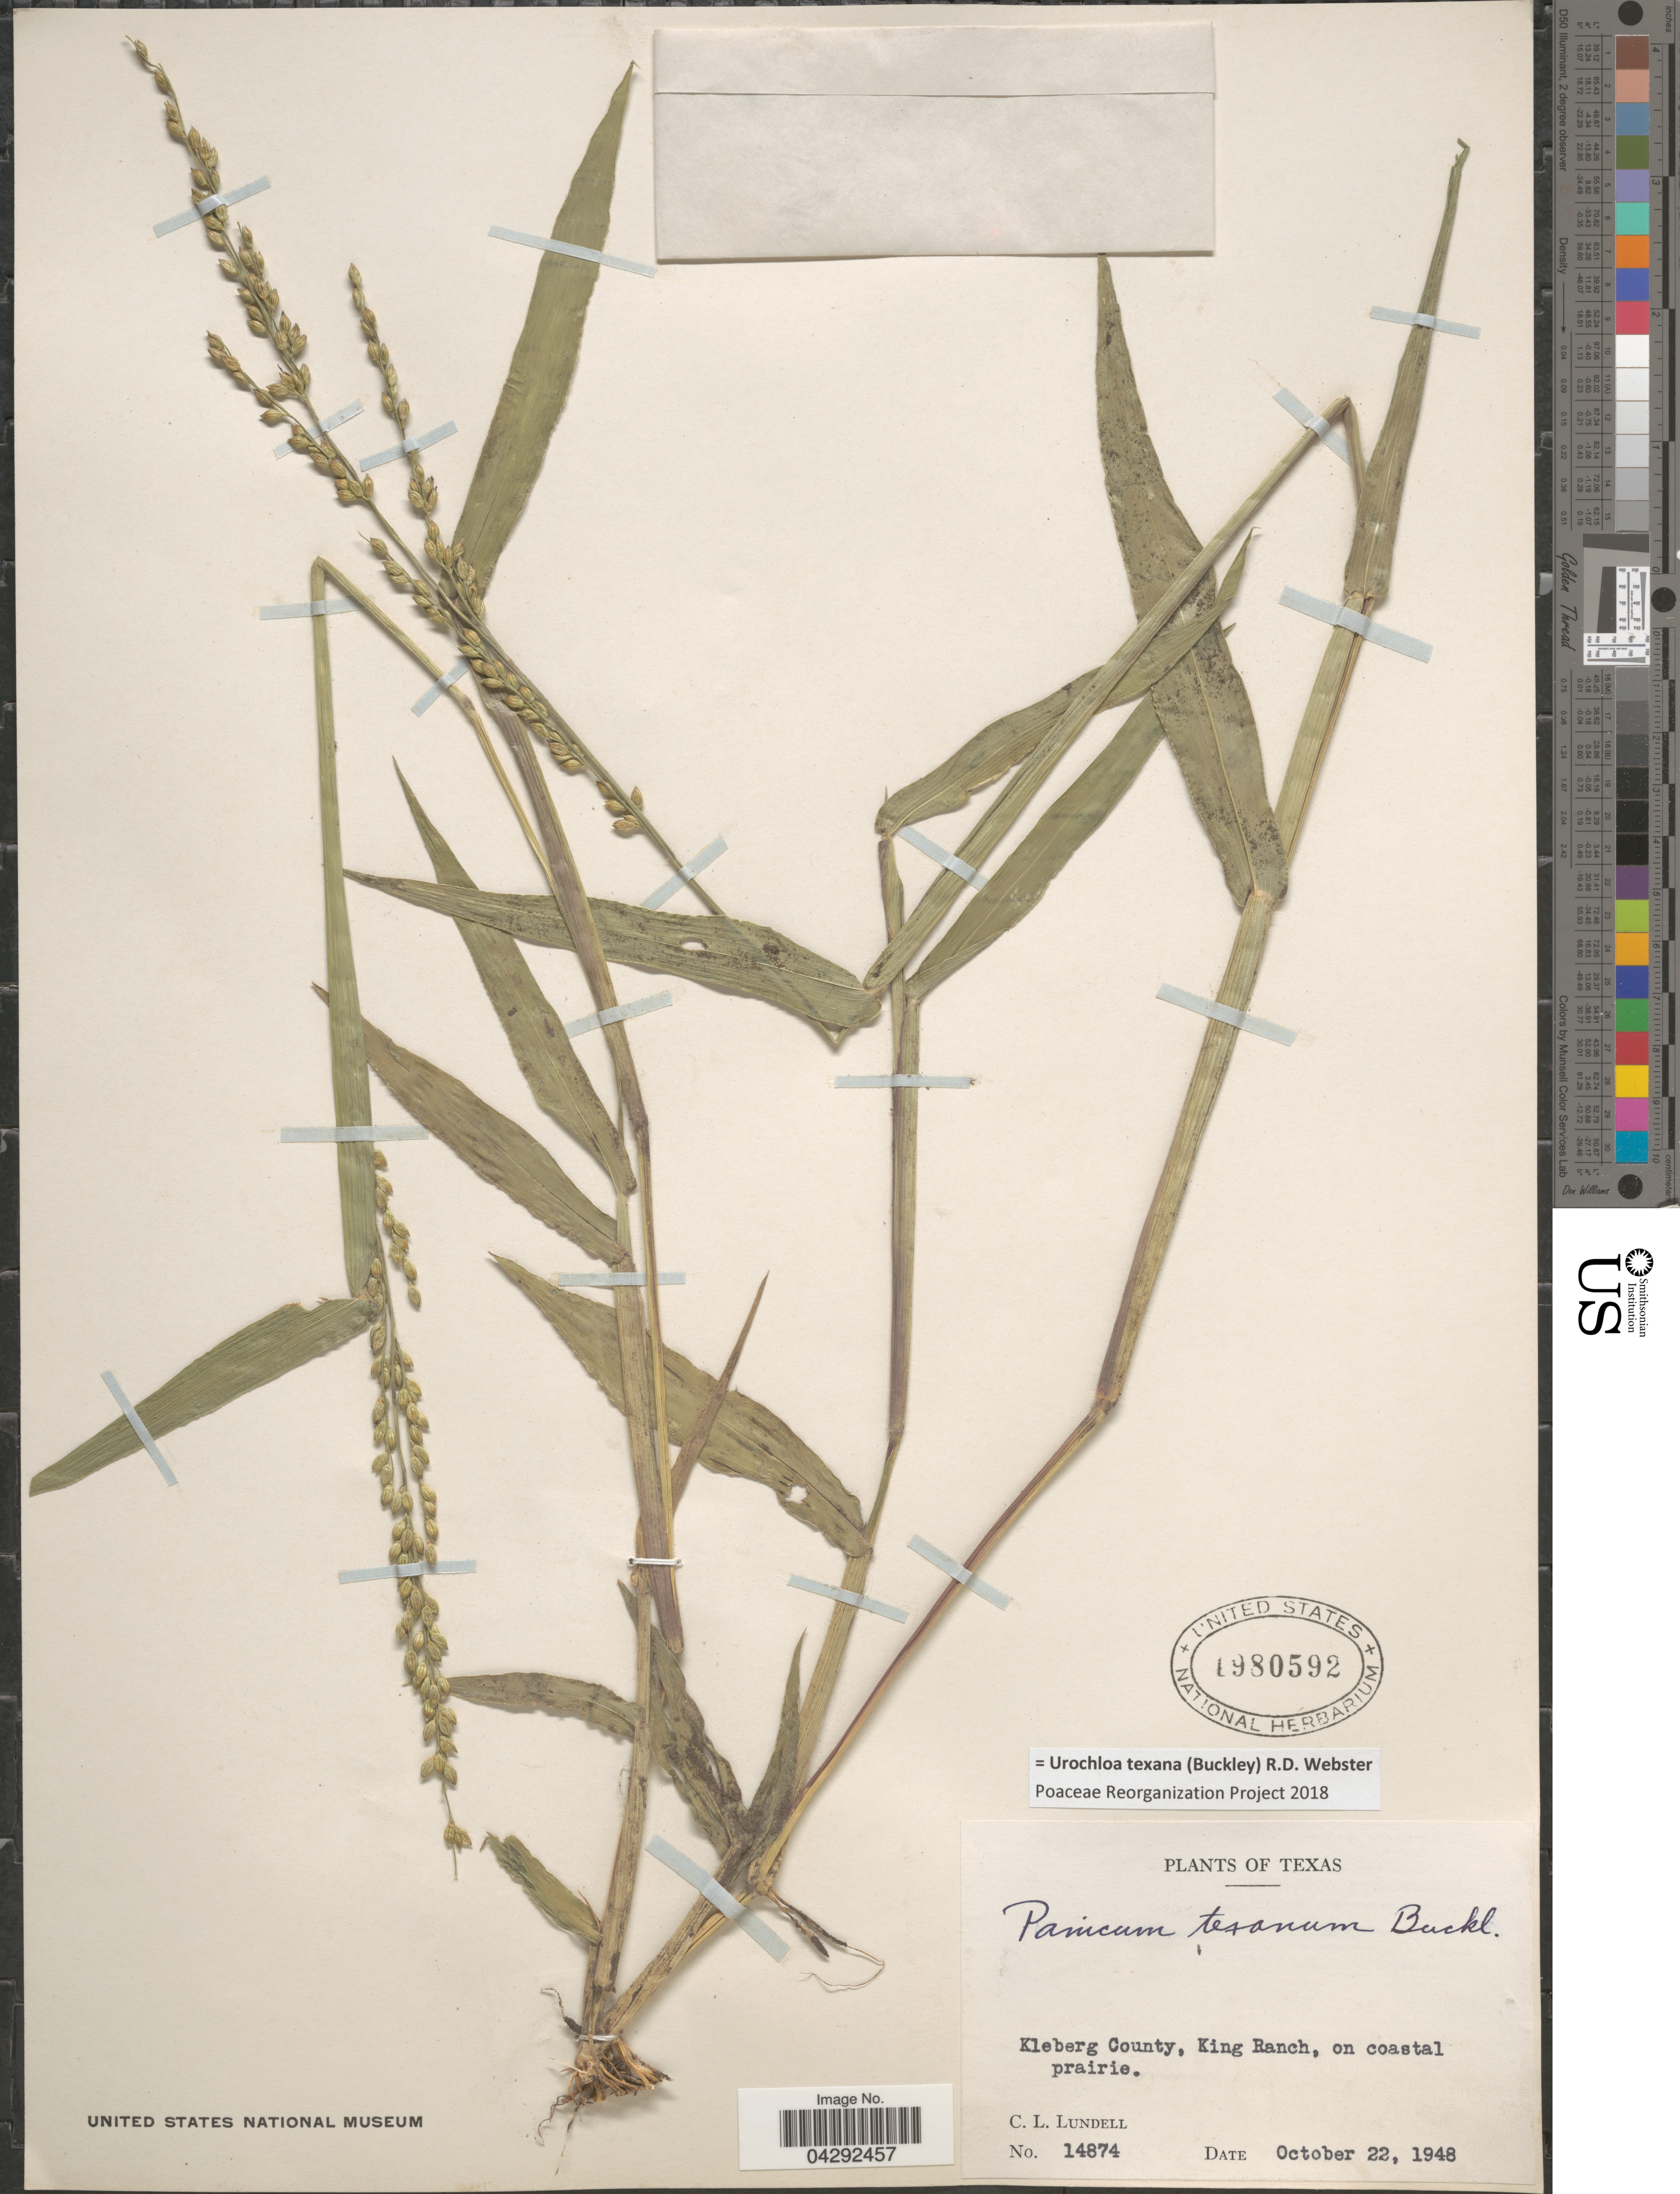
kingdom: Plantae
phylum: Tracheophyta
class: Liliopsida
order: Poales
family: Poaceae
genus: Urochloa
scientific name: Urochloa texana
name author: (Buckley) R.D. Webster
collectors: C. L. Lundell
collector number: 14874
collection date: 1948-10-22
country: United States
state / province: Texas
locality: Kleberg County, King Ranch, on coastal prairie.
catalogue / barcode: US 1980592